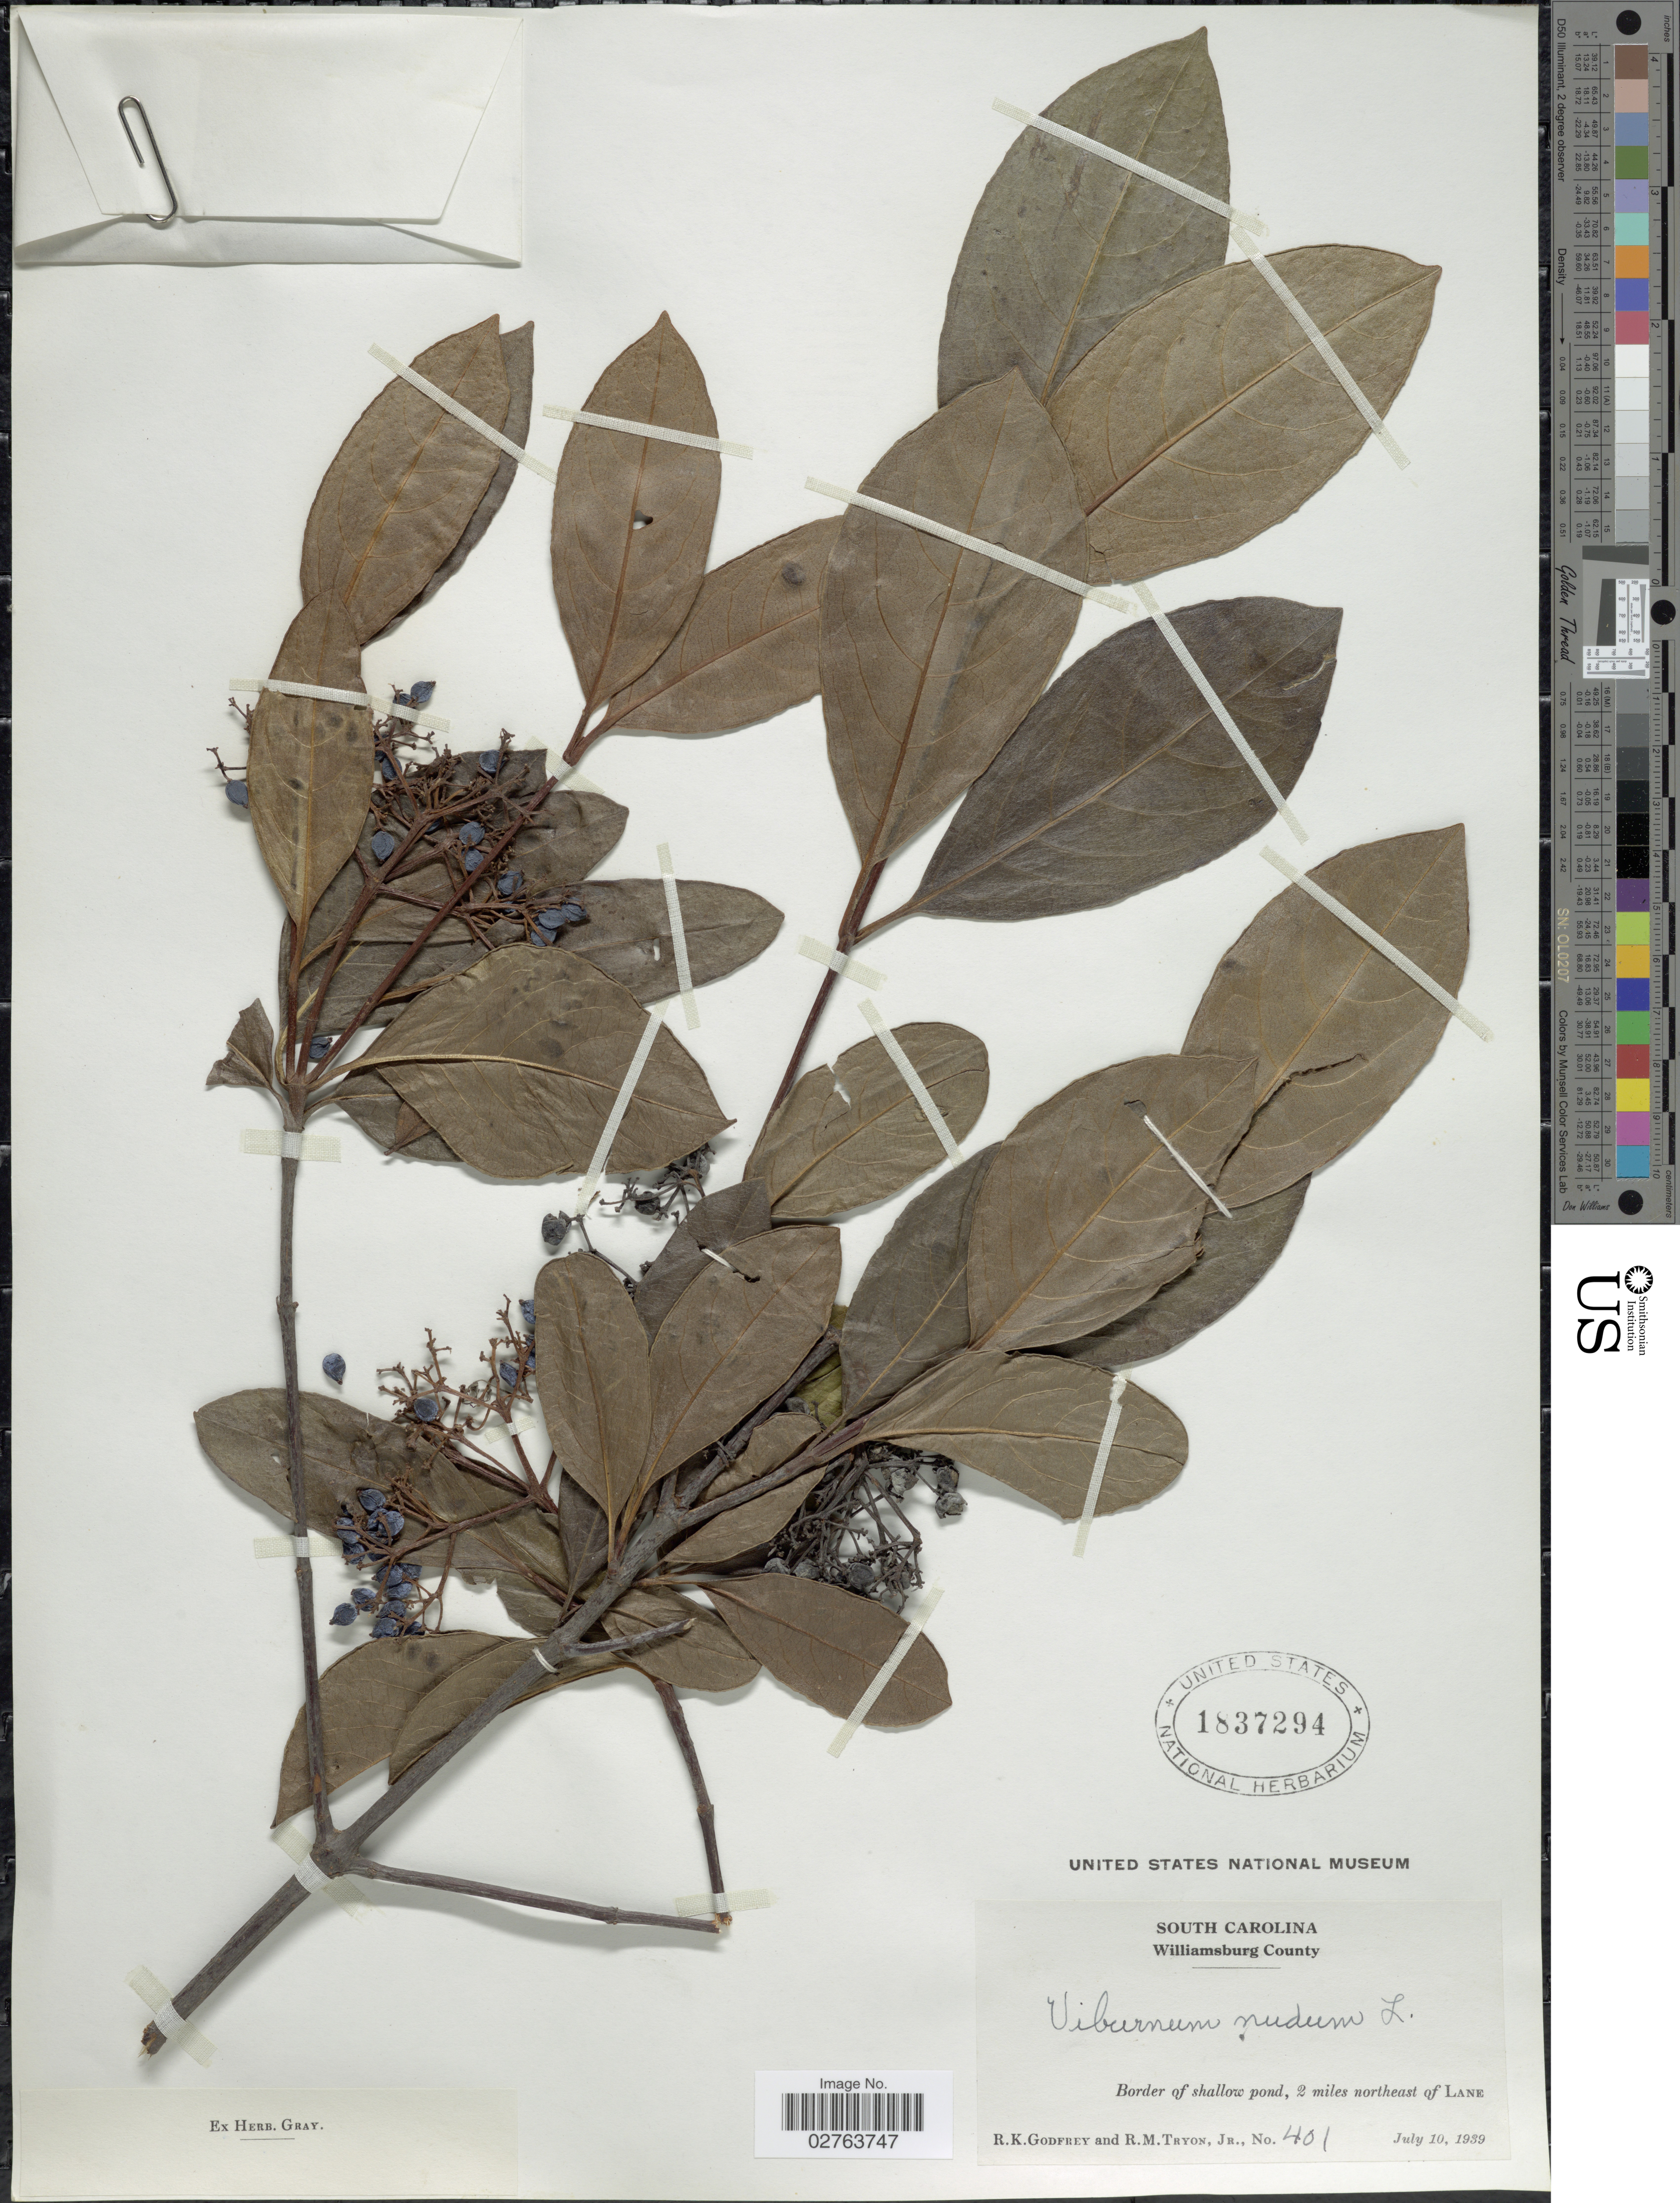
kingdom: Plantae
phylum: Tracheophyta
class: Magnoliopsida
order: Dipsacales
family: Viburnaceae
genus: Viburnum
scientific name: Viburnum nudum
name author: L.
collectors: R. K. Godfrey & R. M. Tryon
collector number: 401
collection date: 1939-07-10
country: United States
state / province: South Carolina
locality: Williamsburg County. Border of shallow pond, 2 miles northeast of Lane.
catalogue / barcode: US 1837294